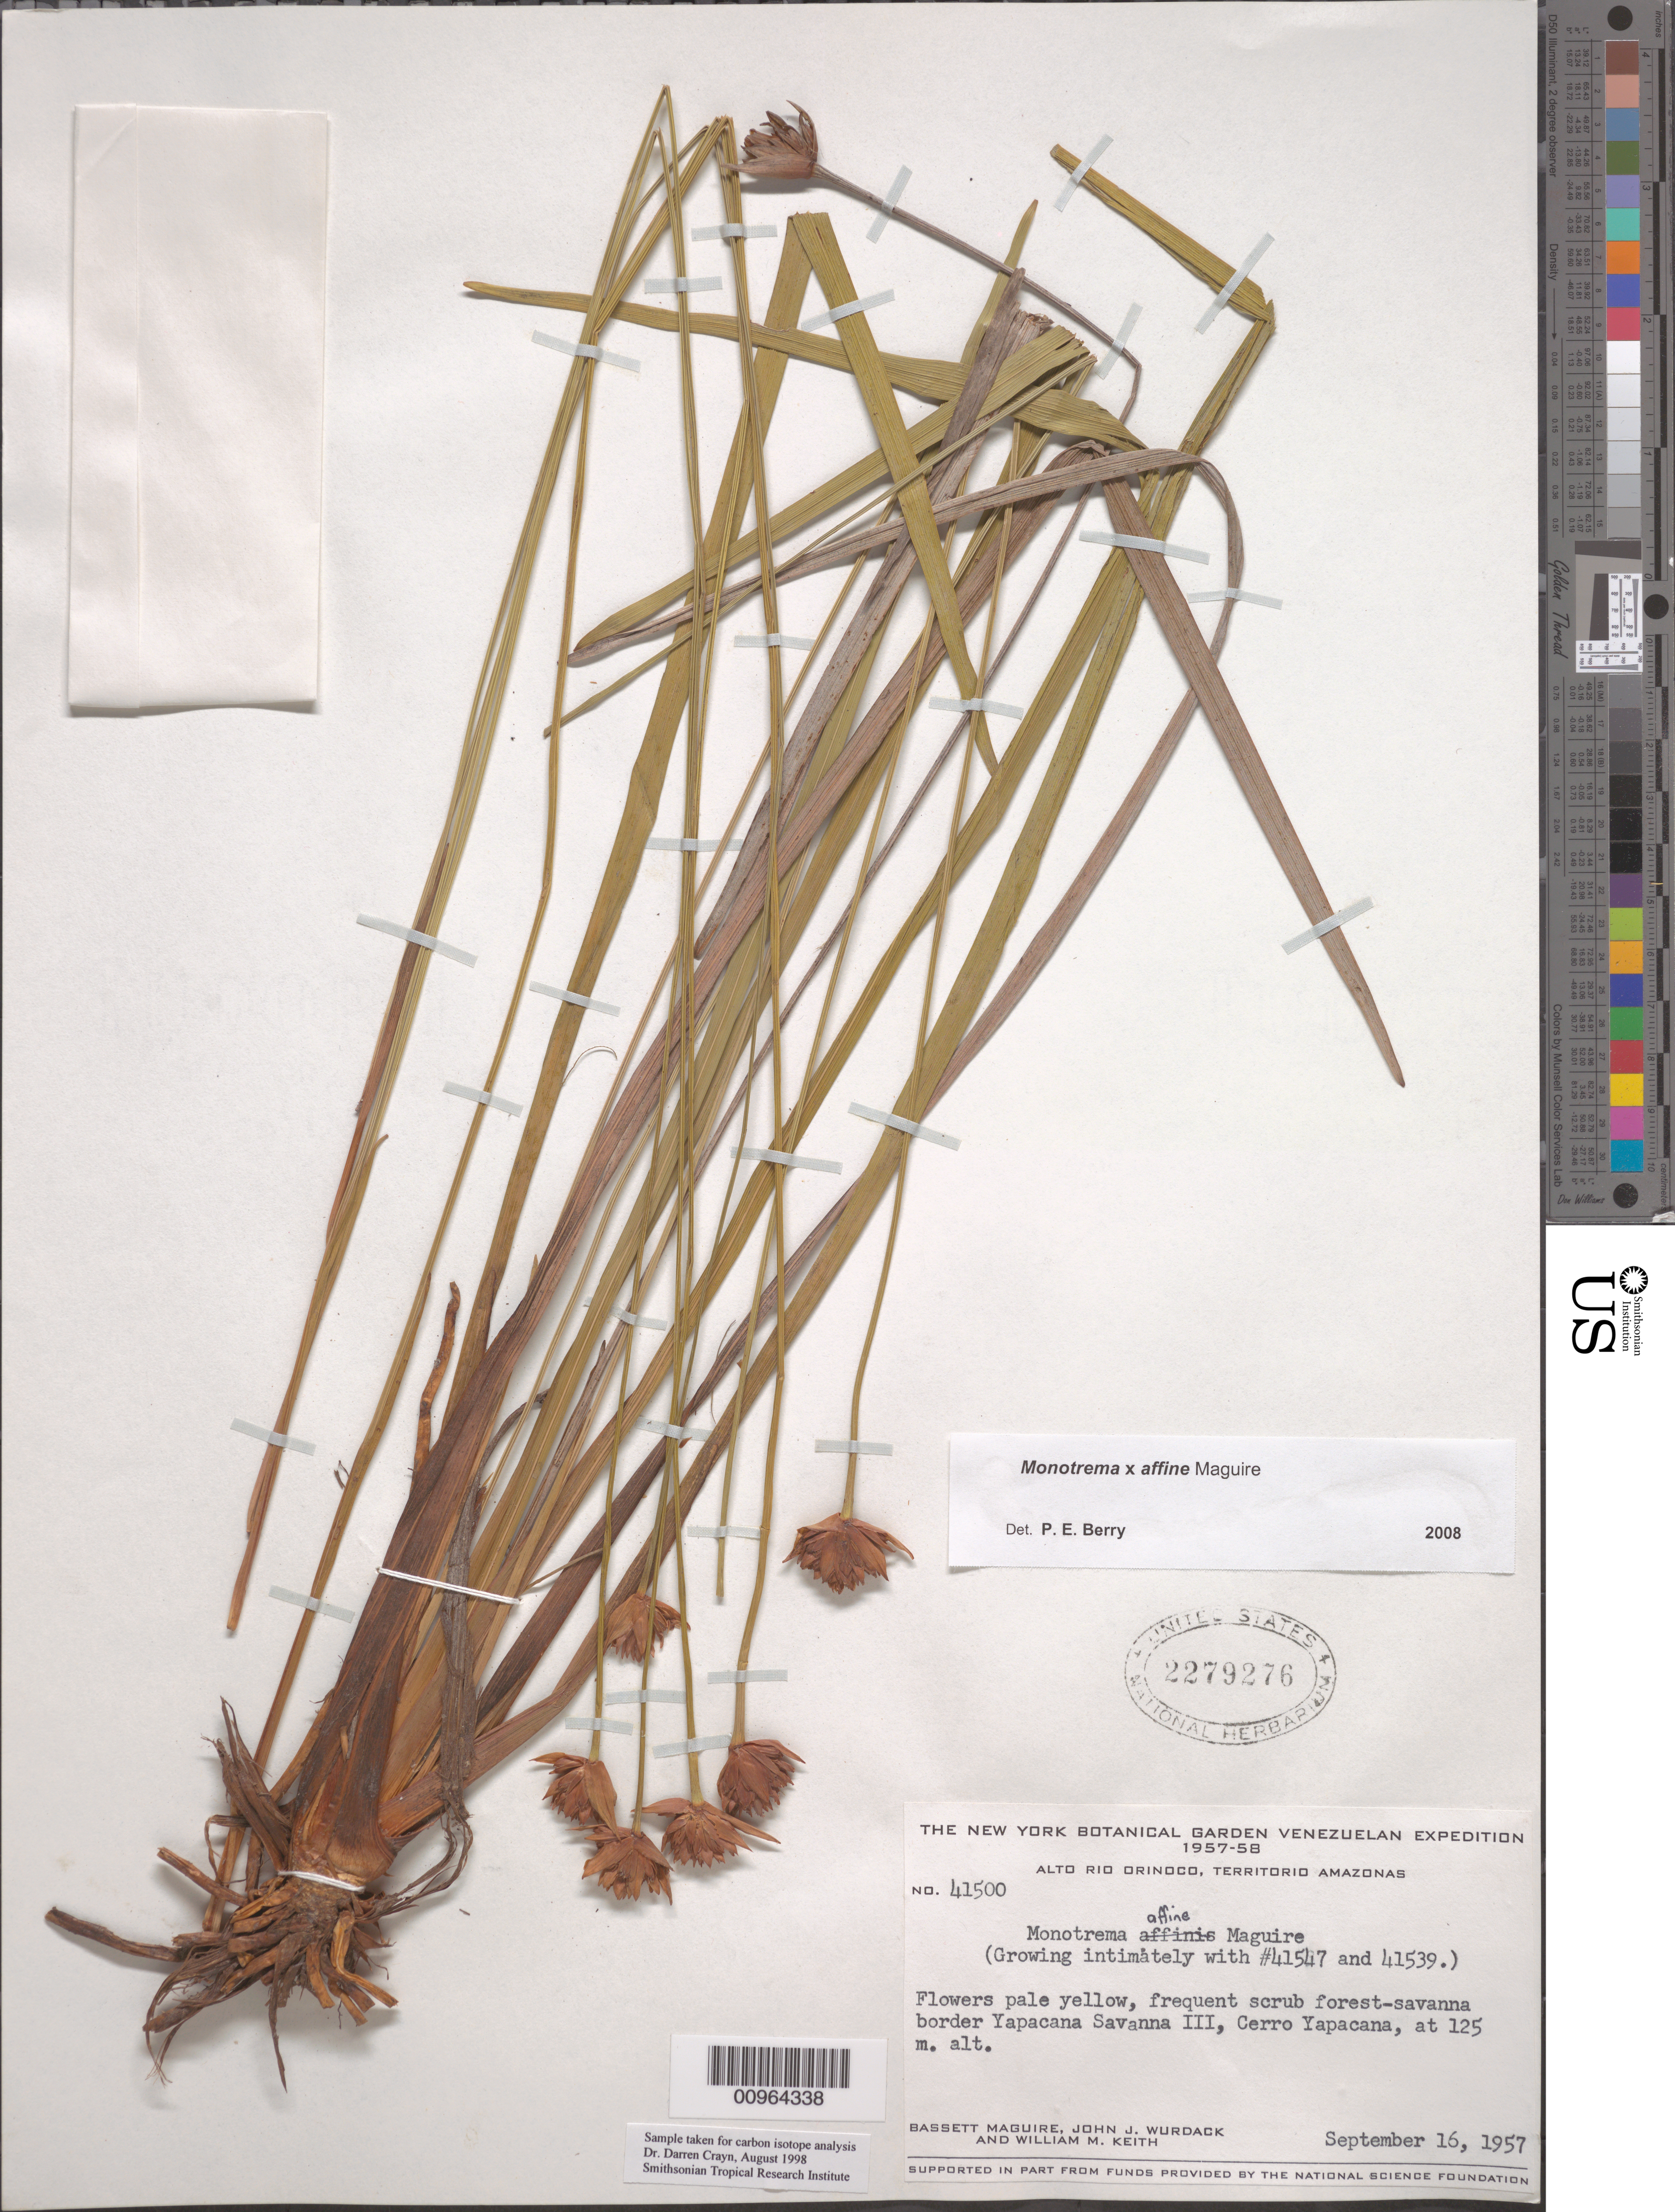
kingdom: Plantae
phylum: Tracheophyta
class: Liliopsida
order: Poales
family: Rapateaceae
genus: Monotrema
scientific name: Monotrema affine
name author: Maguire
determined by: Berry, P. E., (WIS), University of Wisconsin - Madison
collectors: B. Maguire, J. J. Wurdack & W. Keith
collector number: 41500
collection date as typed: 16-Sep-57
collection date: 1957-09-16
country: Venezuela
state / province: Amazonas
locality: Alto Río Orinoco, border Yapacana Savanna III, Cerro Yapacana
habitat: Scrub forest-savanna border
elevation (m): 125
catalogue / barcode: US 2279276